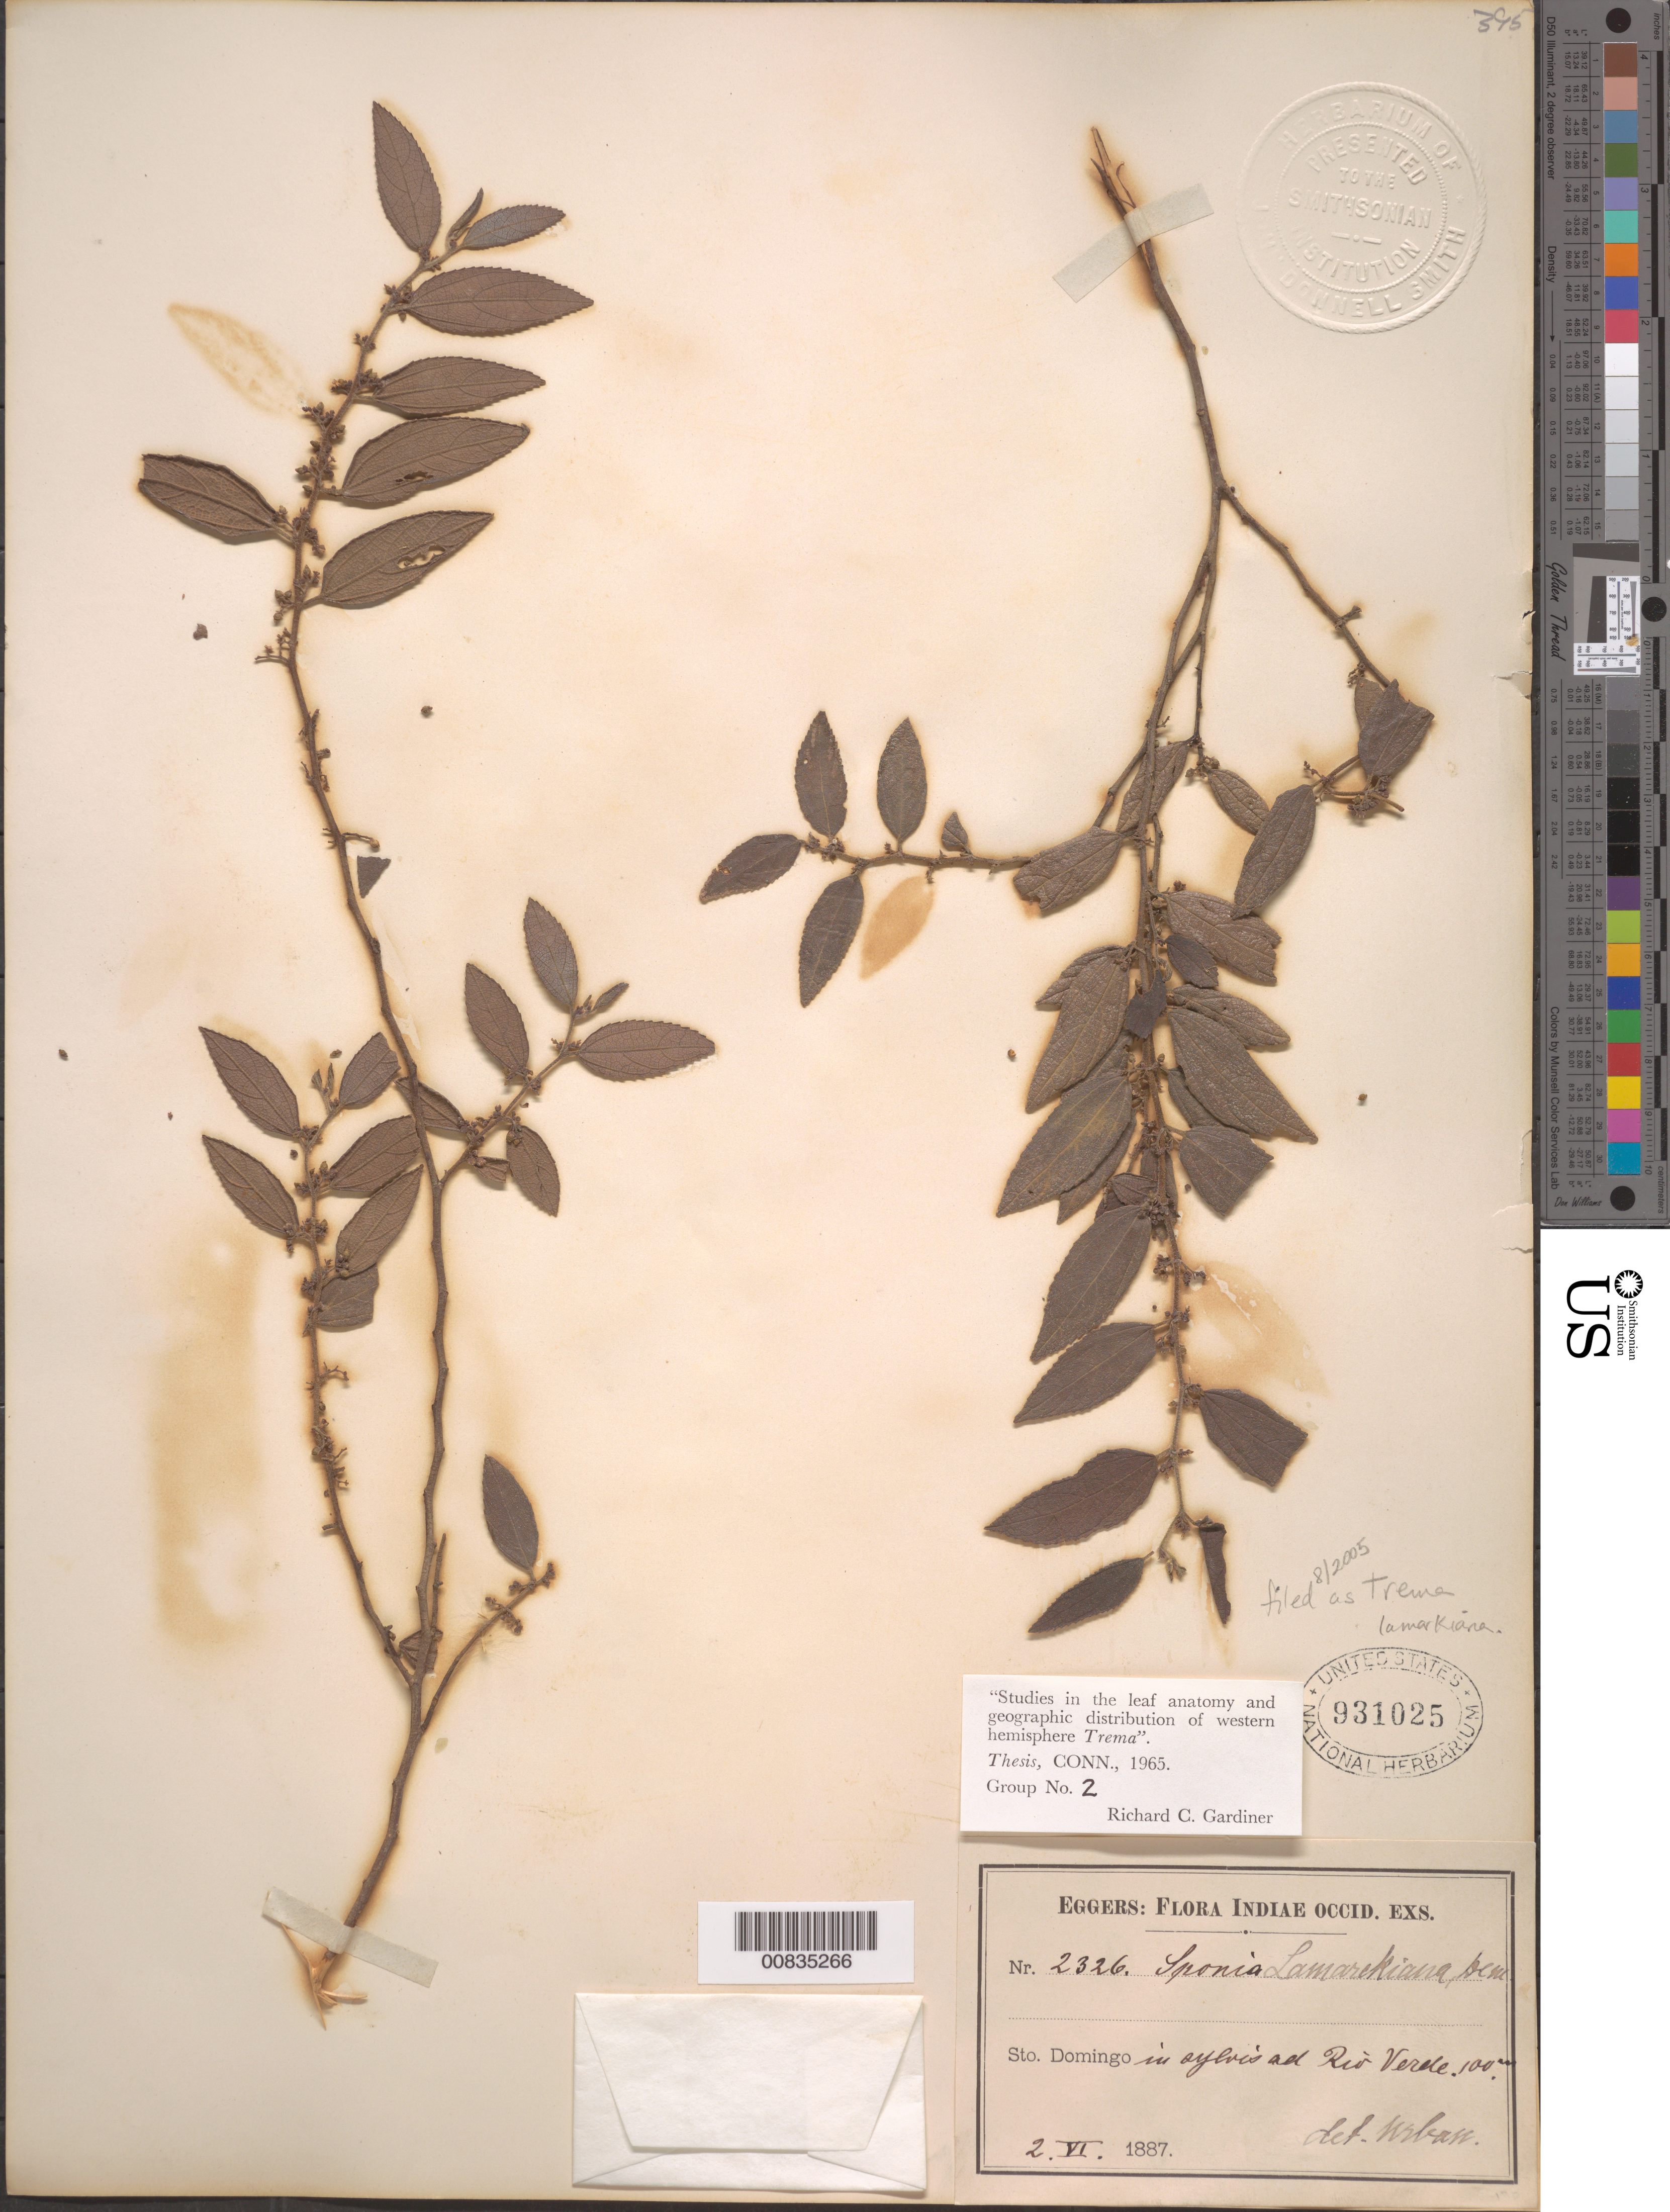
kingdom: Plantae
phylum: Tracheophyta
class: Magnoliopsida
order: Rosales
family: Cannabaceae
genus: Trema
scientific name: Trema lamarckianum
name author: (Schult.) Blume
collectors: H. F. A. von Eggers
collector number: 2326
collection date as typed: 02 Jun 1887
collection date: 1887-06-02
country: Dominican Republic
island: Hispaniola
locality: Sto. Domingo in sylvis ad Río Verde.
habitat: In sylvis.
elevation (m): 100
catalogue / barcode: US 931025